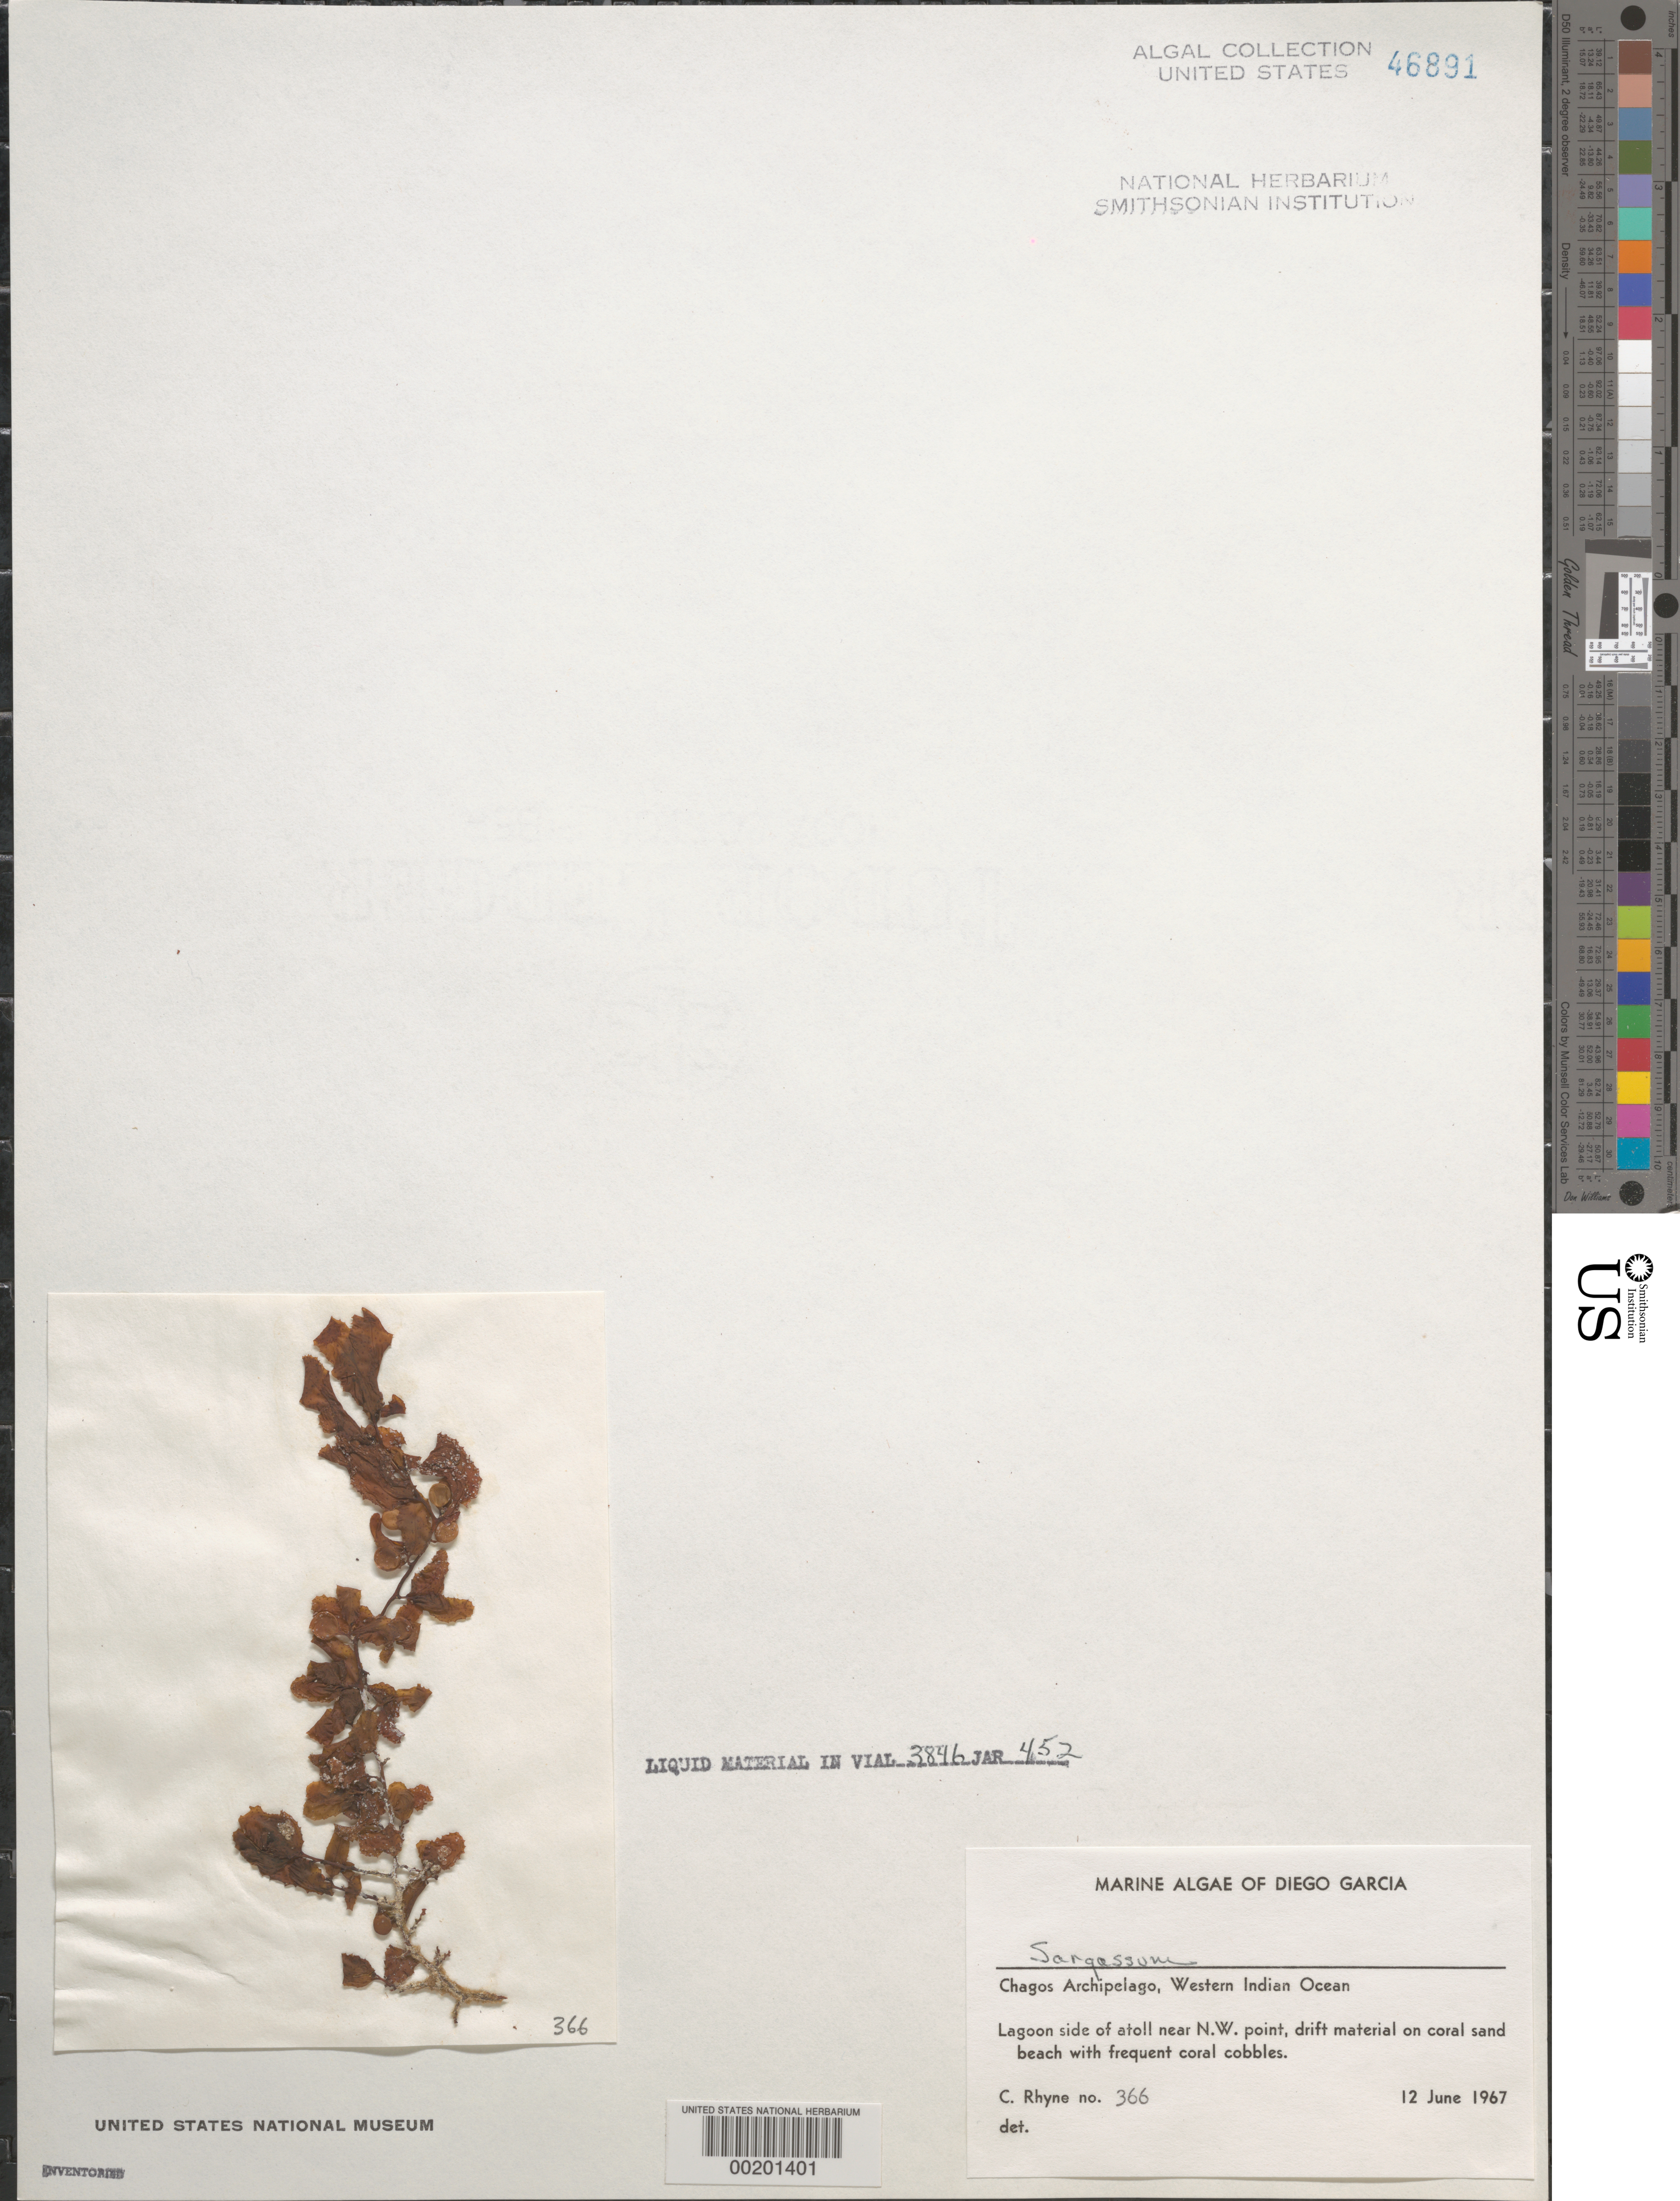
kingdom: Chromista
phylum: Ochrophyta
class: Phaeophyceae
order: Fucales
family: Sargassaceae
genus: Sargassum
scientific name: Sargassum sp.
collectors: C. Rhyne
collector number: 366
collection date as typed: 12 Jun 1967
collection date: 1967-06-12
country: British Indian Ocean Territory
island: Diego Garcia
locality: Near Northwest Point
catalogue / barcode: US 46891